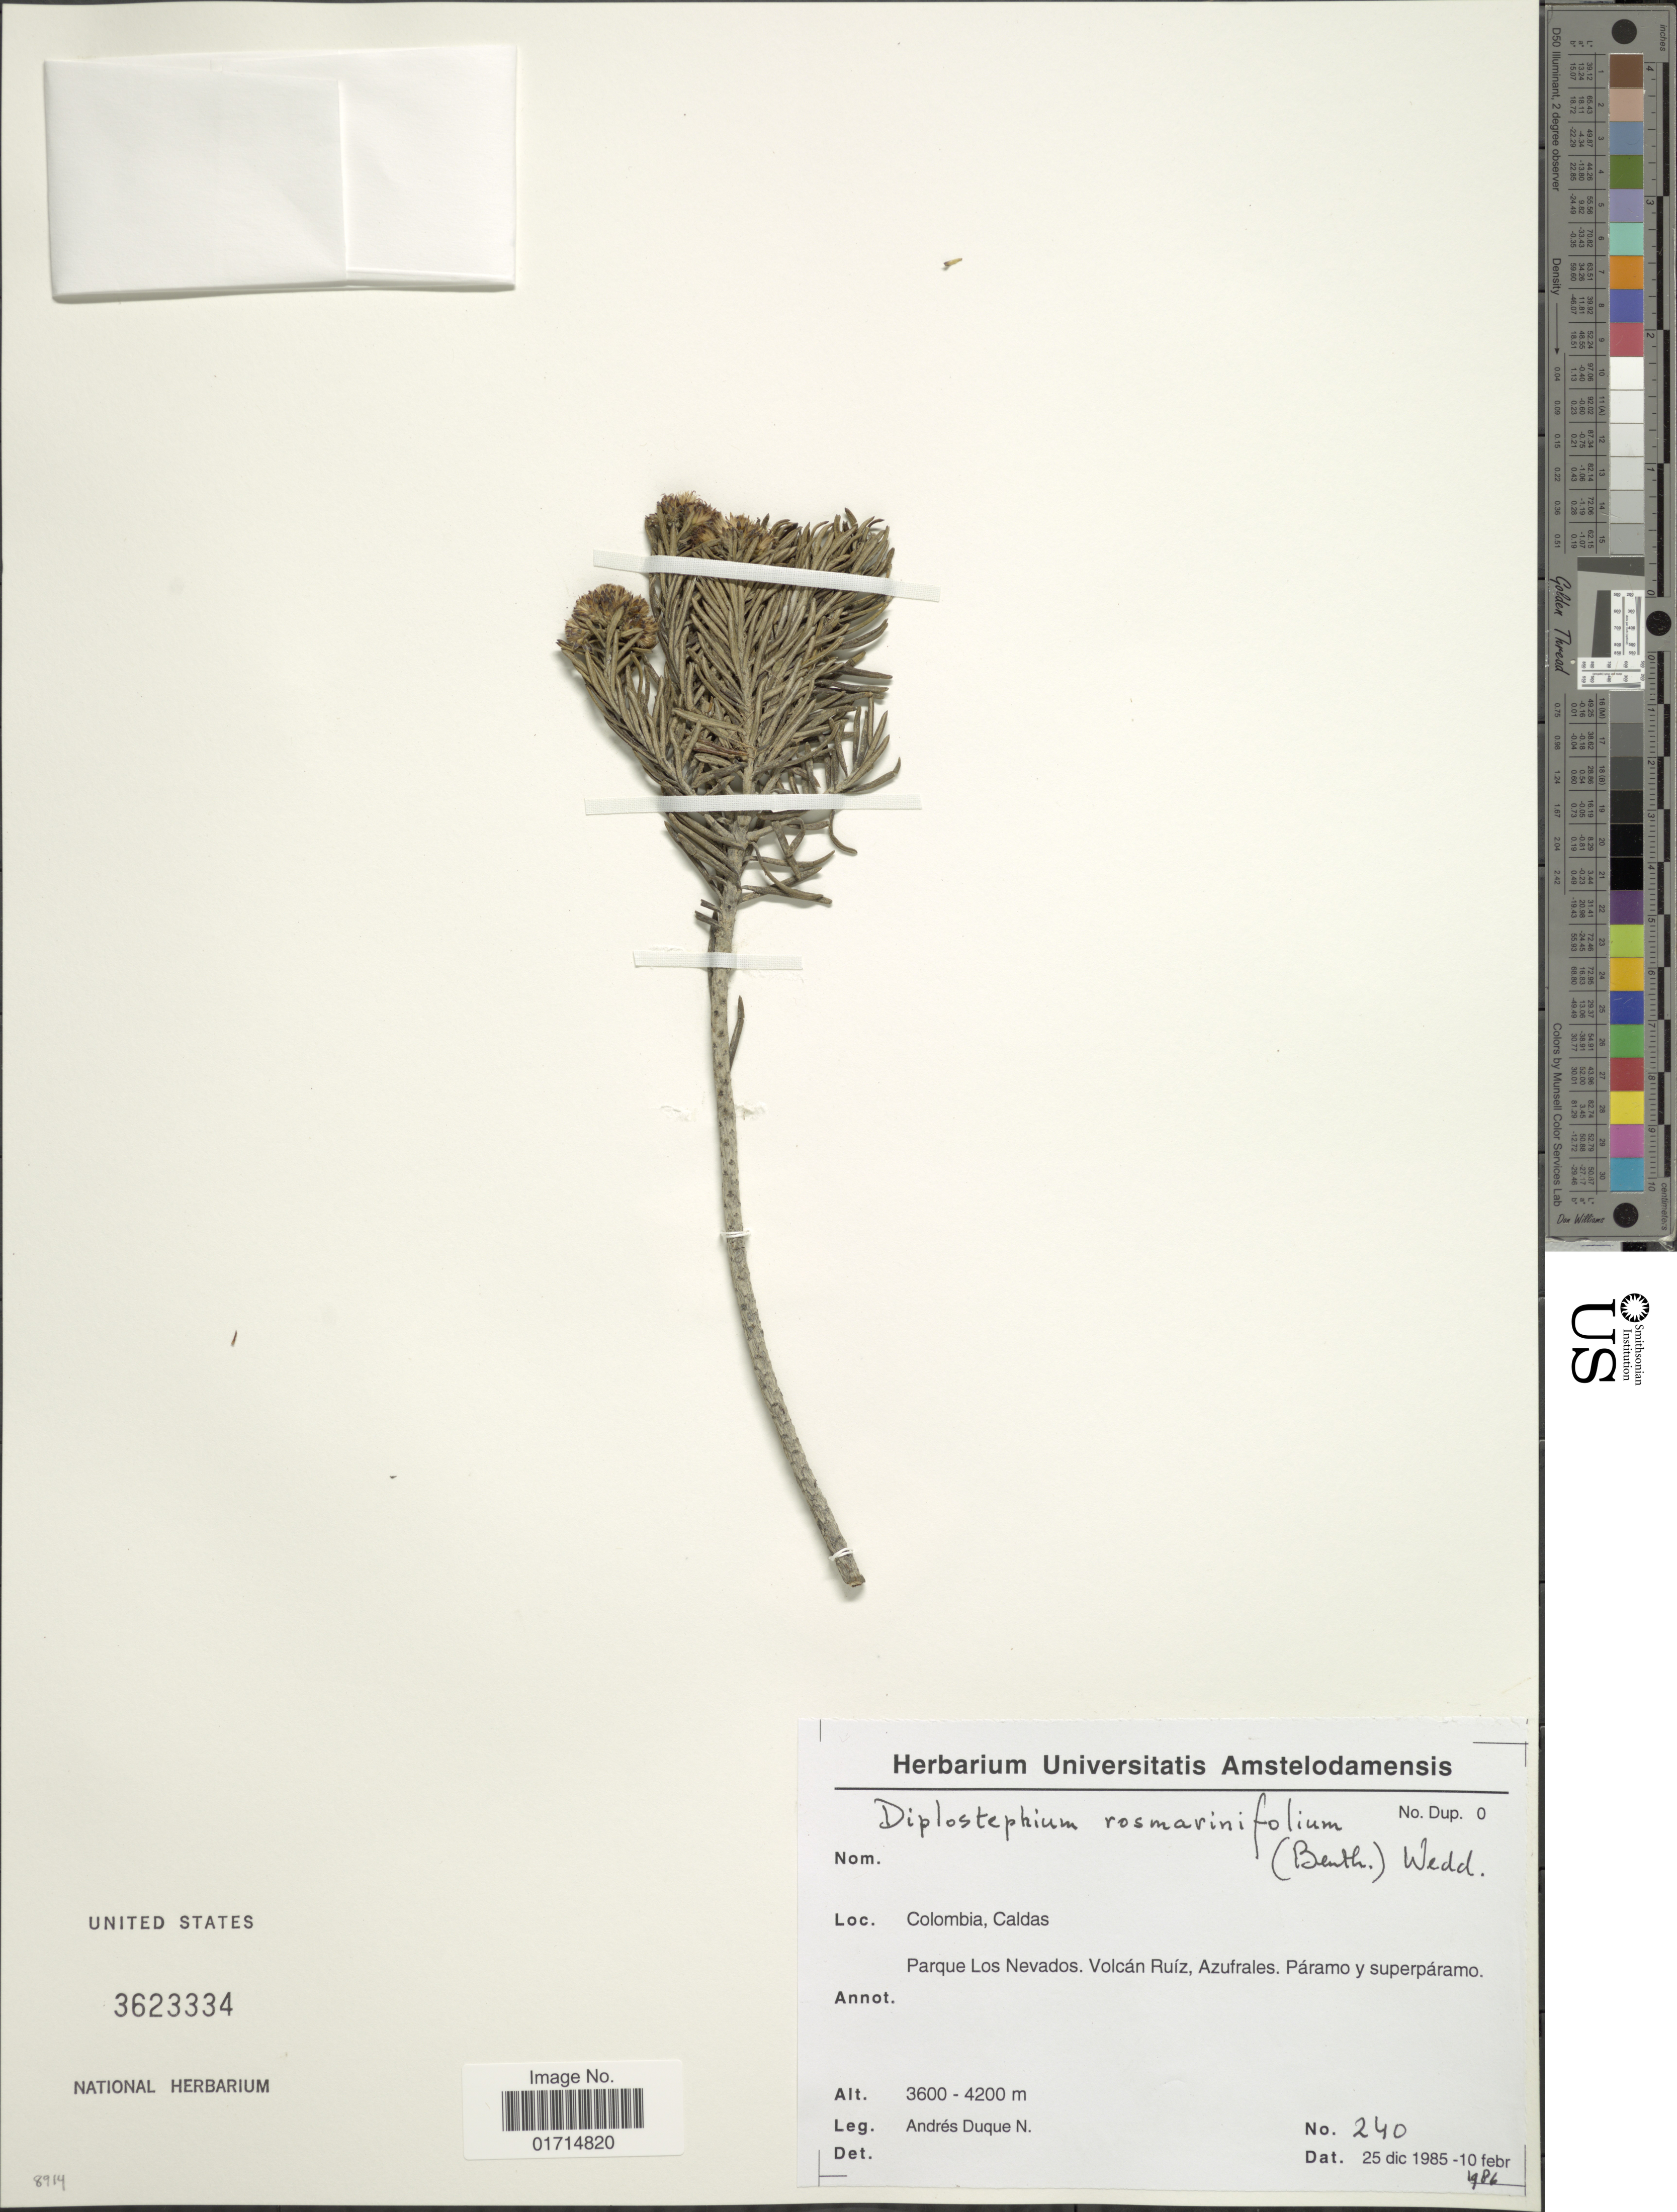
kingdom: Plantae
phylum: Tracheophyta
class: Magnoliopsida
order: Asterales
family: Asteraceae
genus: Diplostephium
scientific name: Diplostephium rosmarinifolium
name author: (Benth.) Wedd.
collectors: A. Duque N.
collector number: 240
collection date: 1985-12-25/1986-02-10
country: Colombia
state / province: Caldas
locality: Colombia, Caldas. Parque Los Nevados. Volcan Ruiz, Azufrales.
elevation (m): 3600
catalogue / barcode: US 3623334